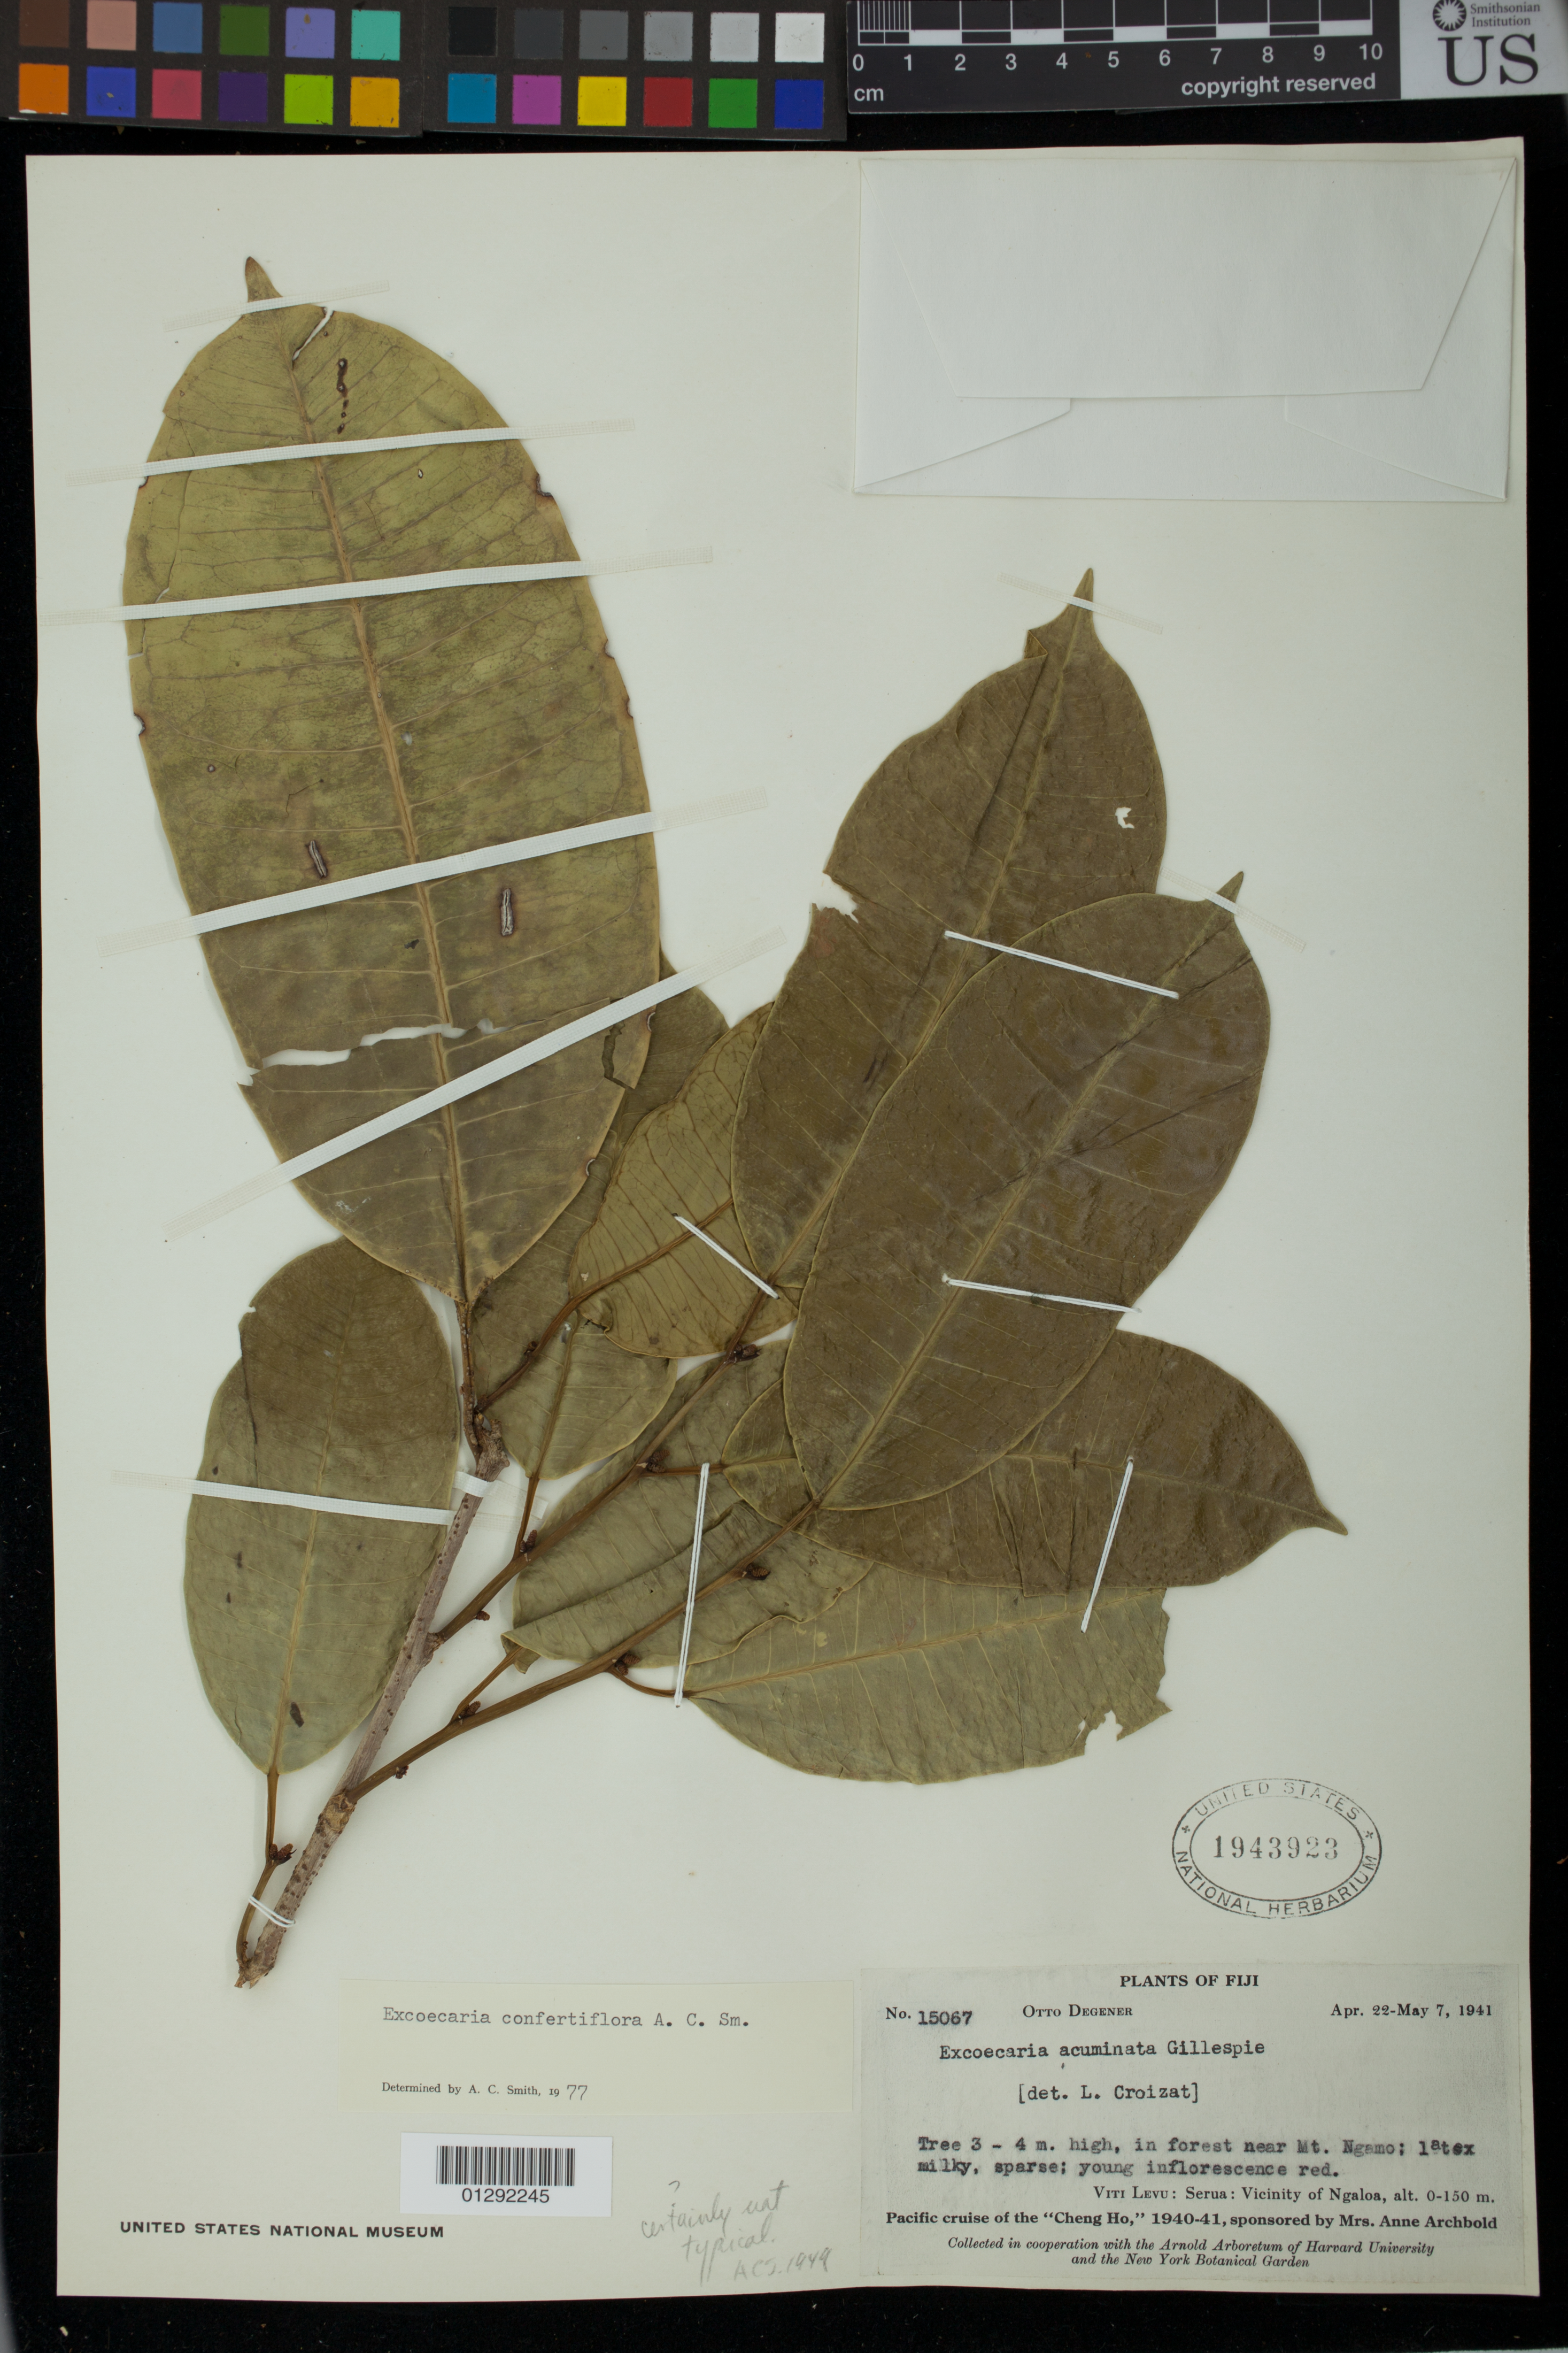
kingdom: Plantae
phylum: Tracheophyta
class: Magnoliopsida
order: Malpighiales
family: Euphorbiaceae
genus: Excoecaria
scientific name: Excoecaria confertiflora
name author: A.C. Sm.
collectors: O. Degener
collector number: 15067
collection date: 1941-04-22/1941-05-07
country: Fiji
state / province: Central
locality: Viti Levu: Serua: Vicinity of Ngaloa.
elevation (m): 0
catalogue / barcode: US 1943923